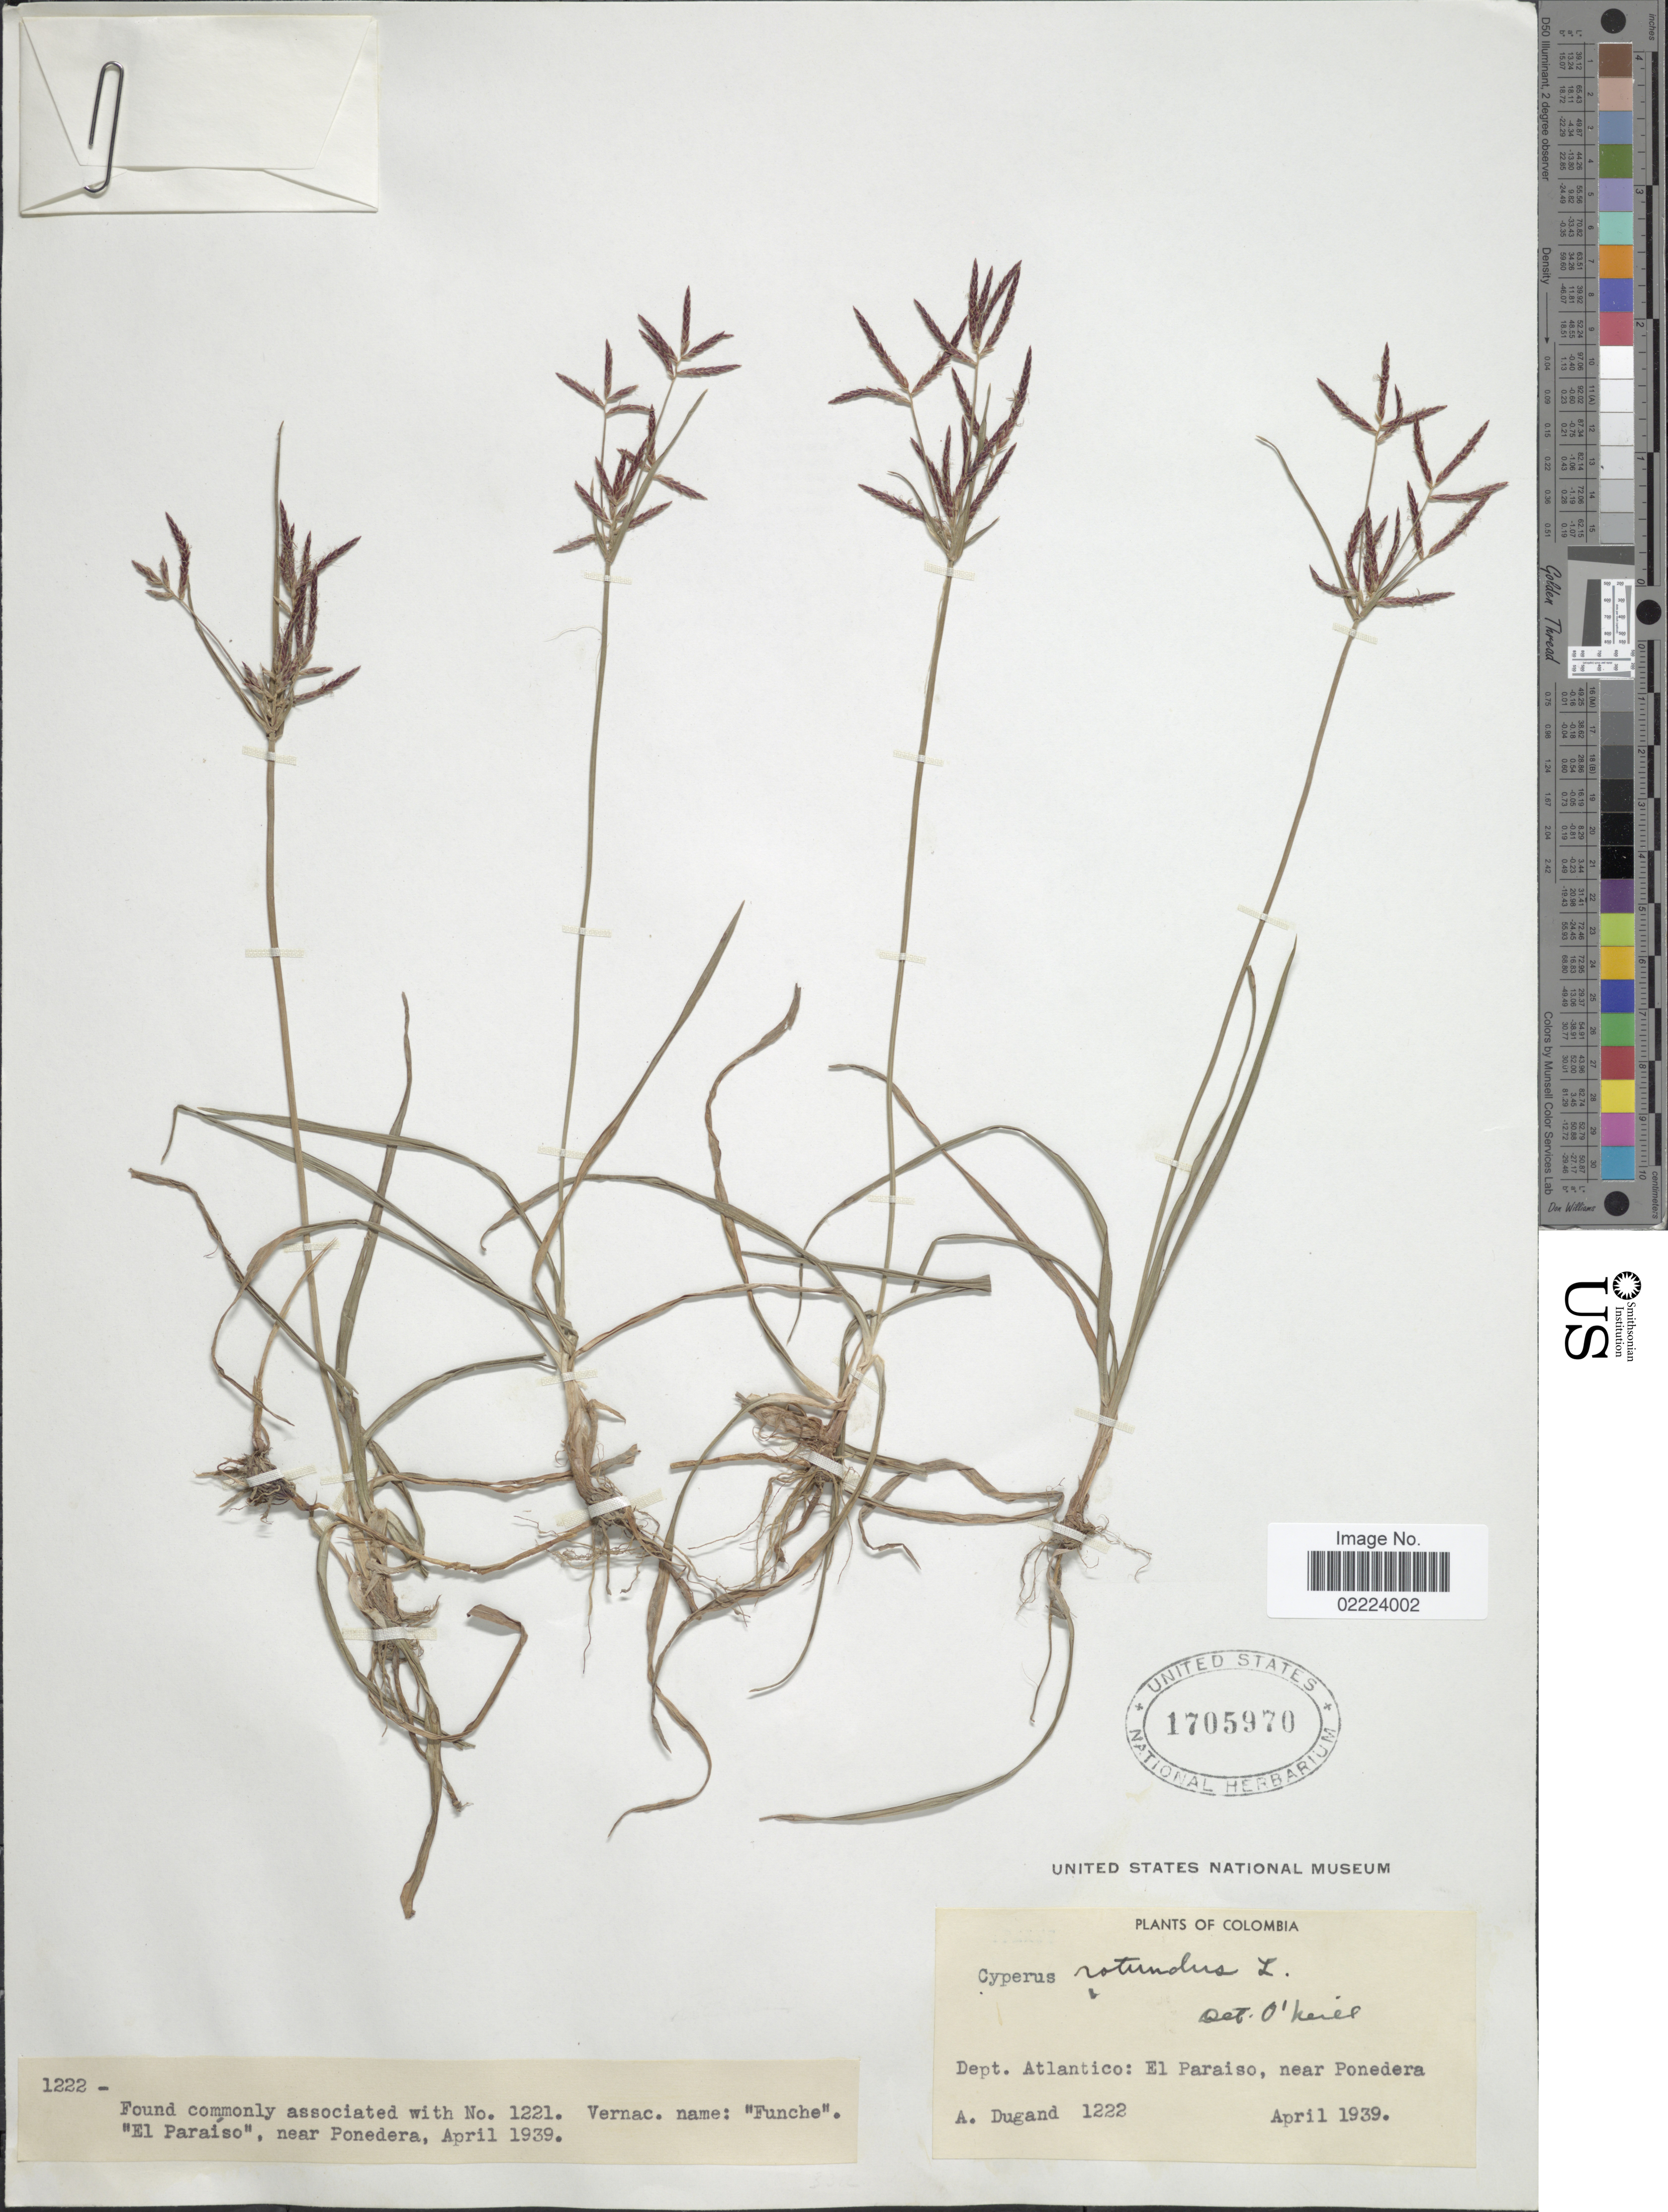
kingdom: Plantae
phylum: Tracheophyta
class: Liliopsida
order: Poales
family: Cyperaceae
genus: Cyperus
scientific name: Cyperus rotundus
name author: L.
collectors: A. Dugand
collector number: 1222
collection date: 1939-04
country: Colombia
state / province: Atlántico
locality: Dept. Atlantico: El Paraiso, near Ponedera, El Paraiso, near Pondenera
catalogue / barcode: US 1705970